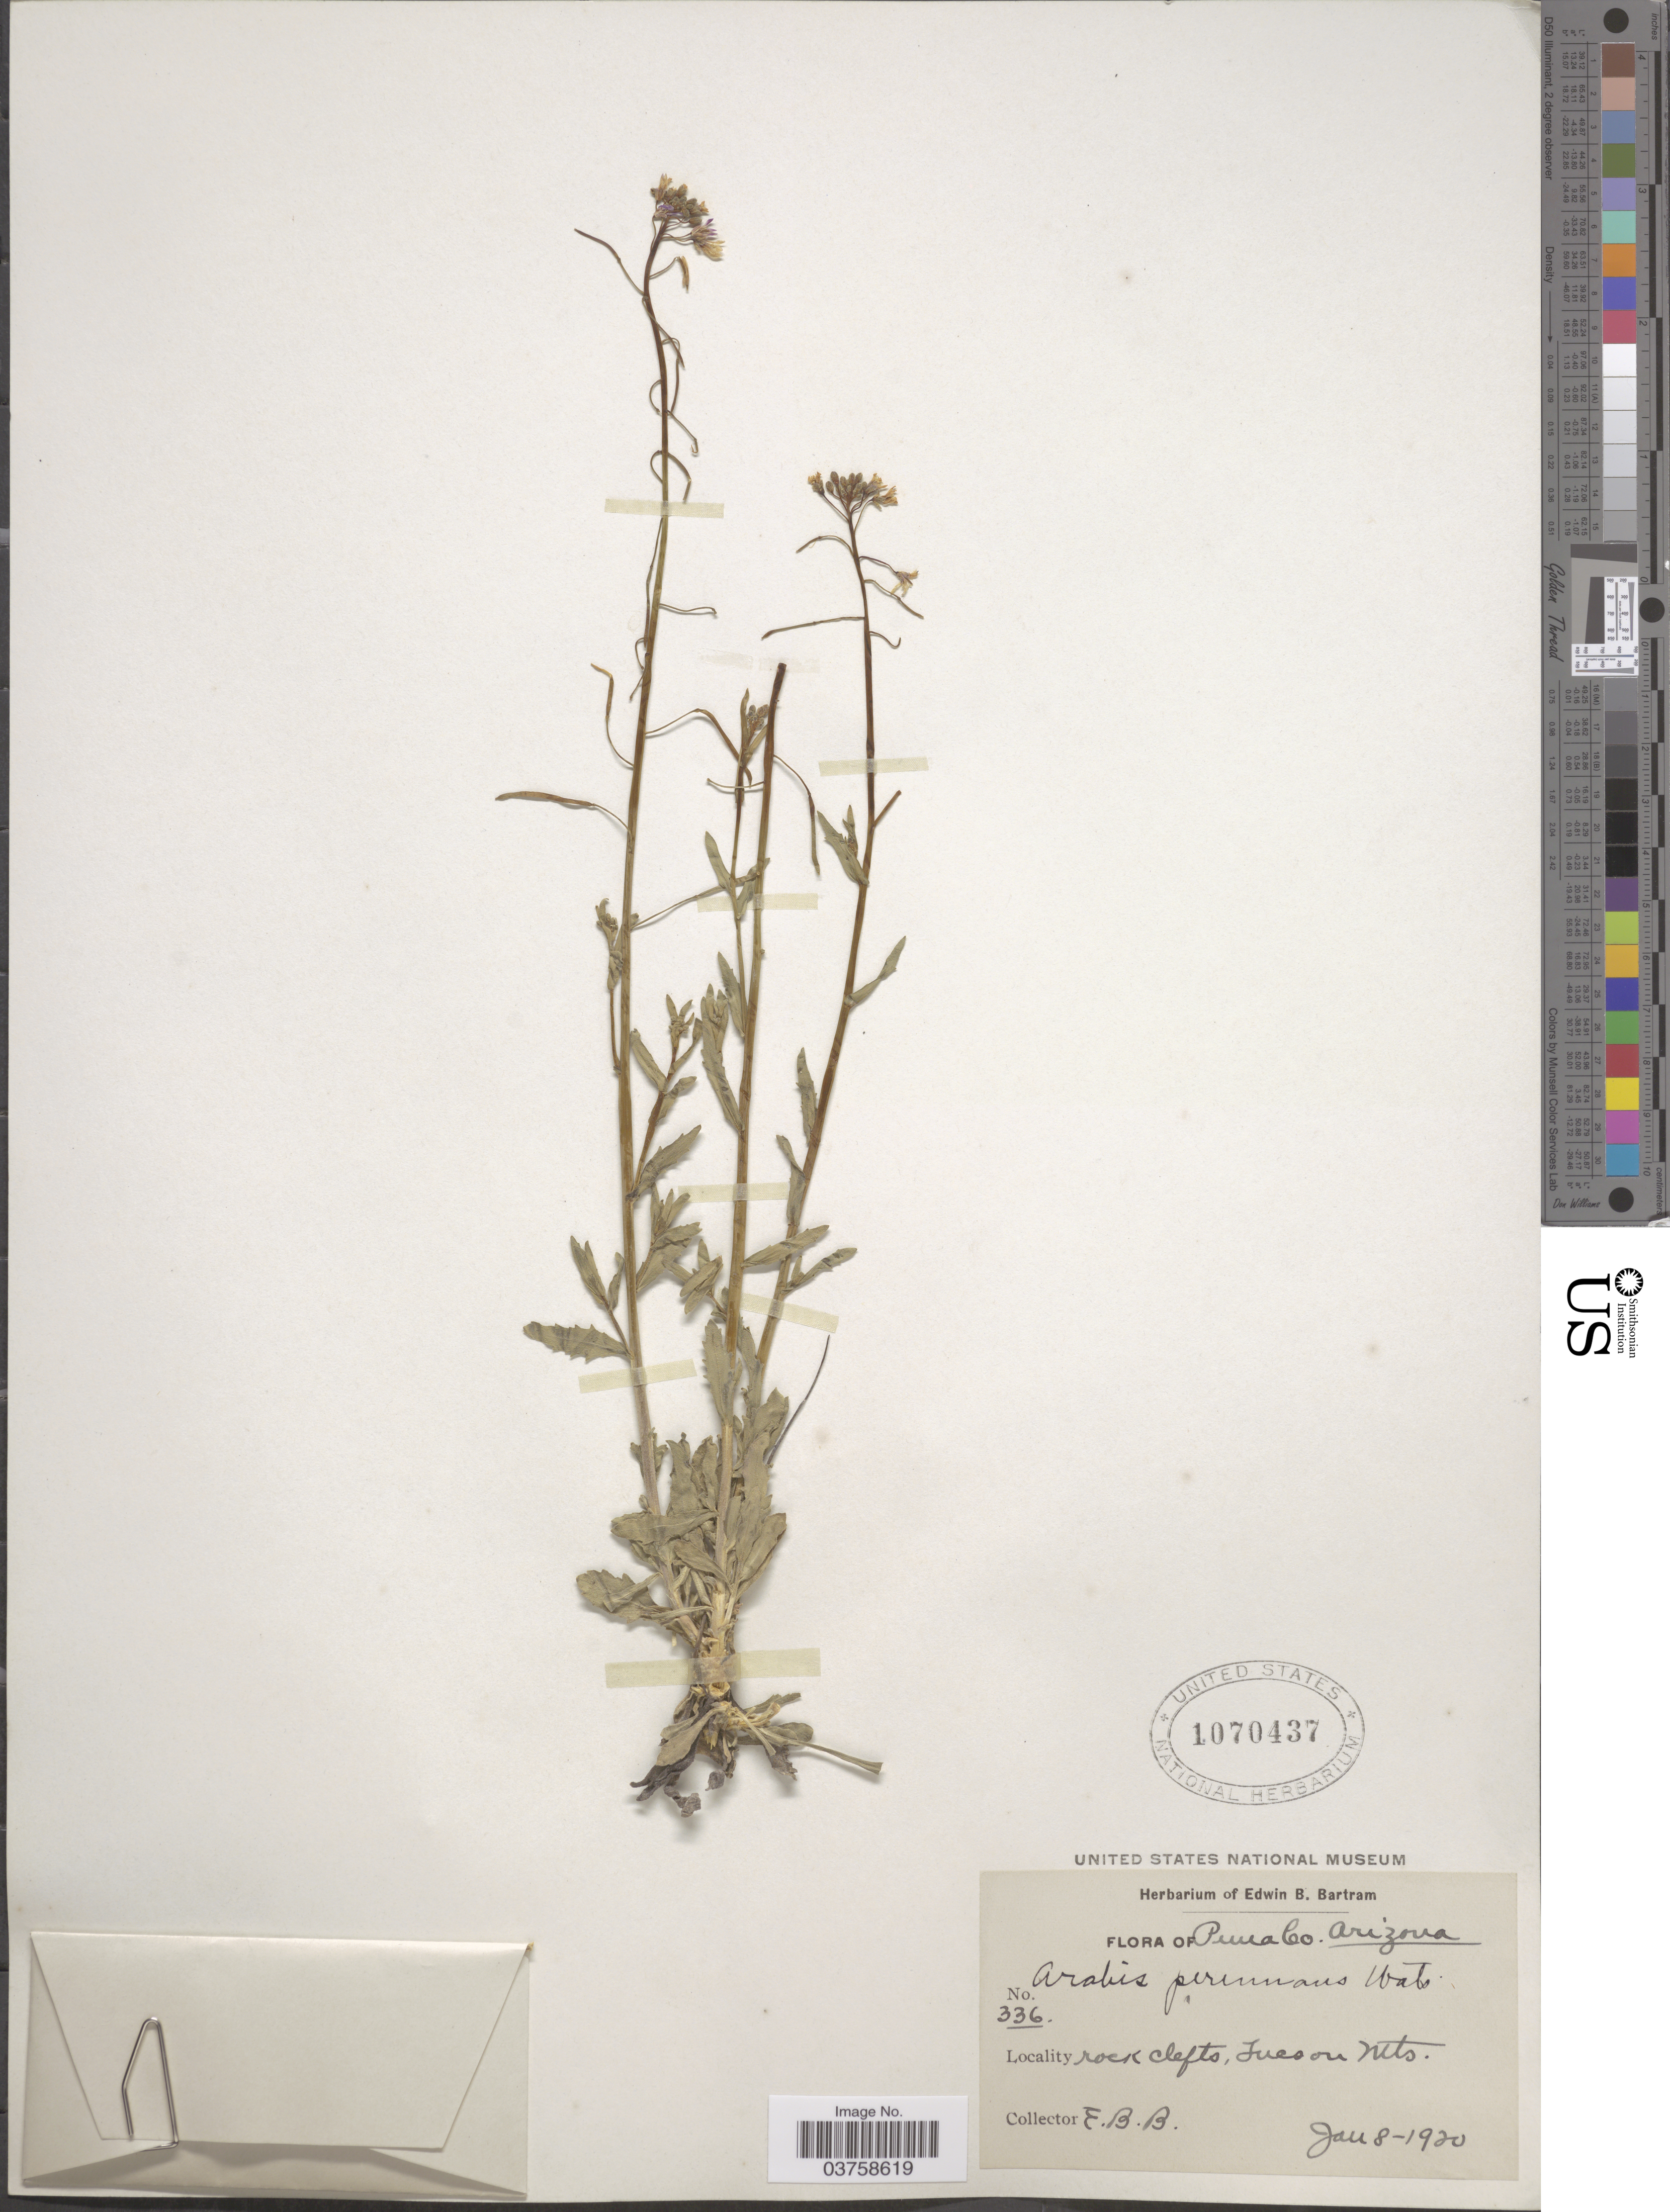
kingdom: Plantae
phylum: Tracheophyta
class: Magnoliopsida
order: Brassicales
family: Brassicaceae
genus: Arabis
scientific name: Arabis perennans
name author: S. Watson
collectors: E. B. Bartram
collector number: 336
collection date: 1920-01-08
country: United States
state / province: Arizona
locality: Pima Co. Rock clefts, Tucson Mts.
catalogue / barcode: US 1070437